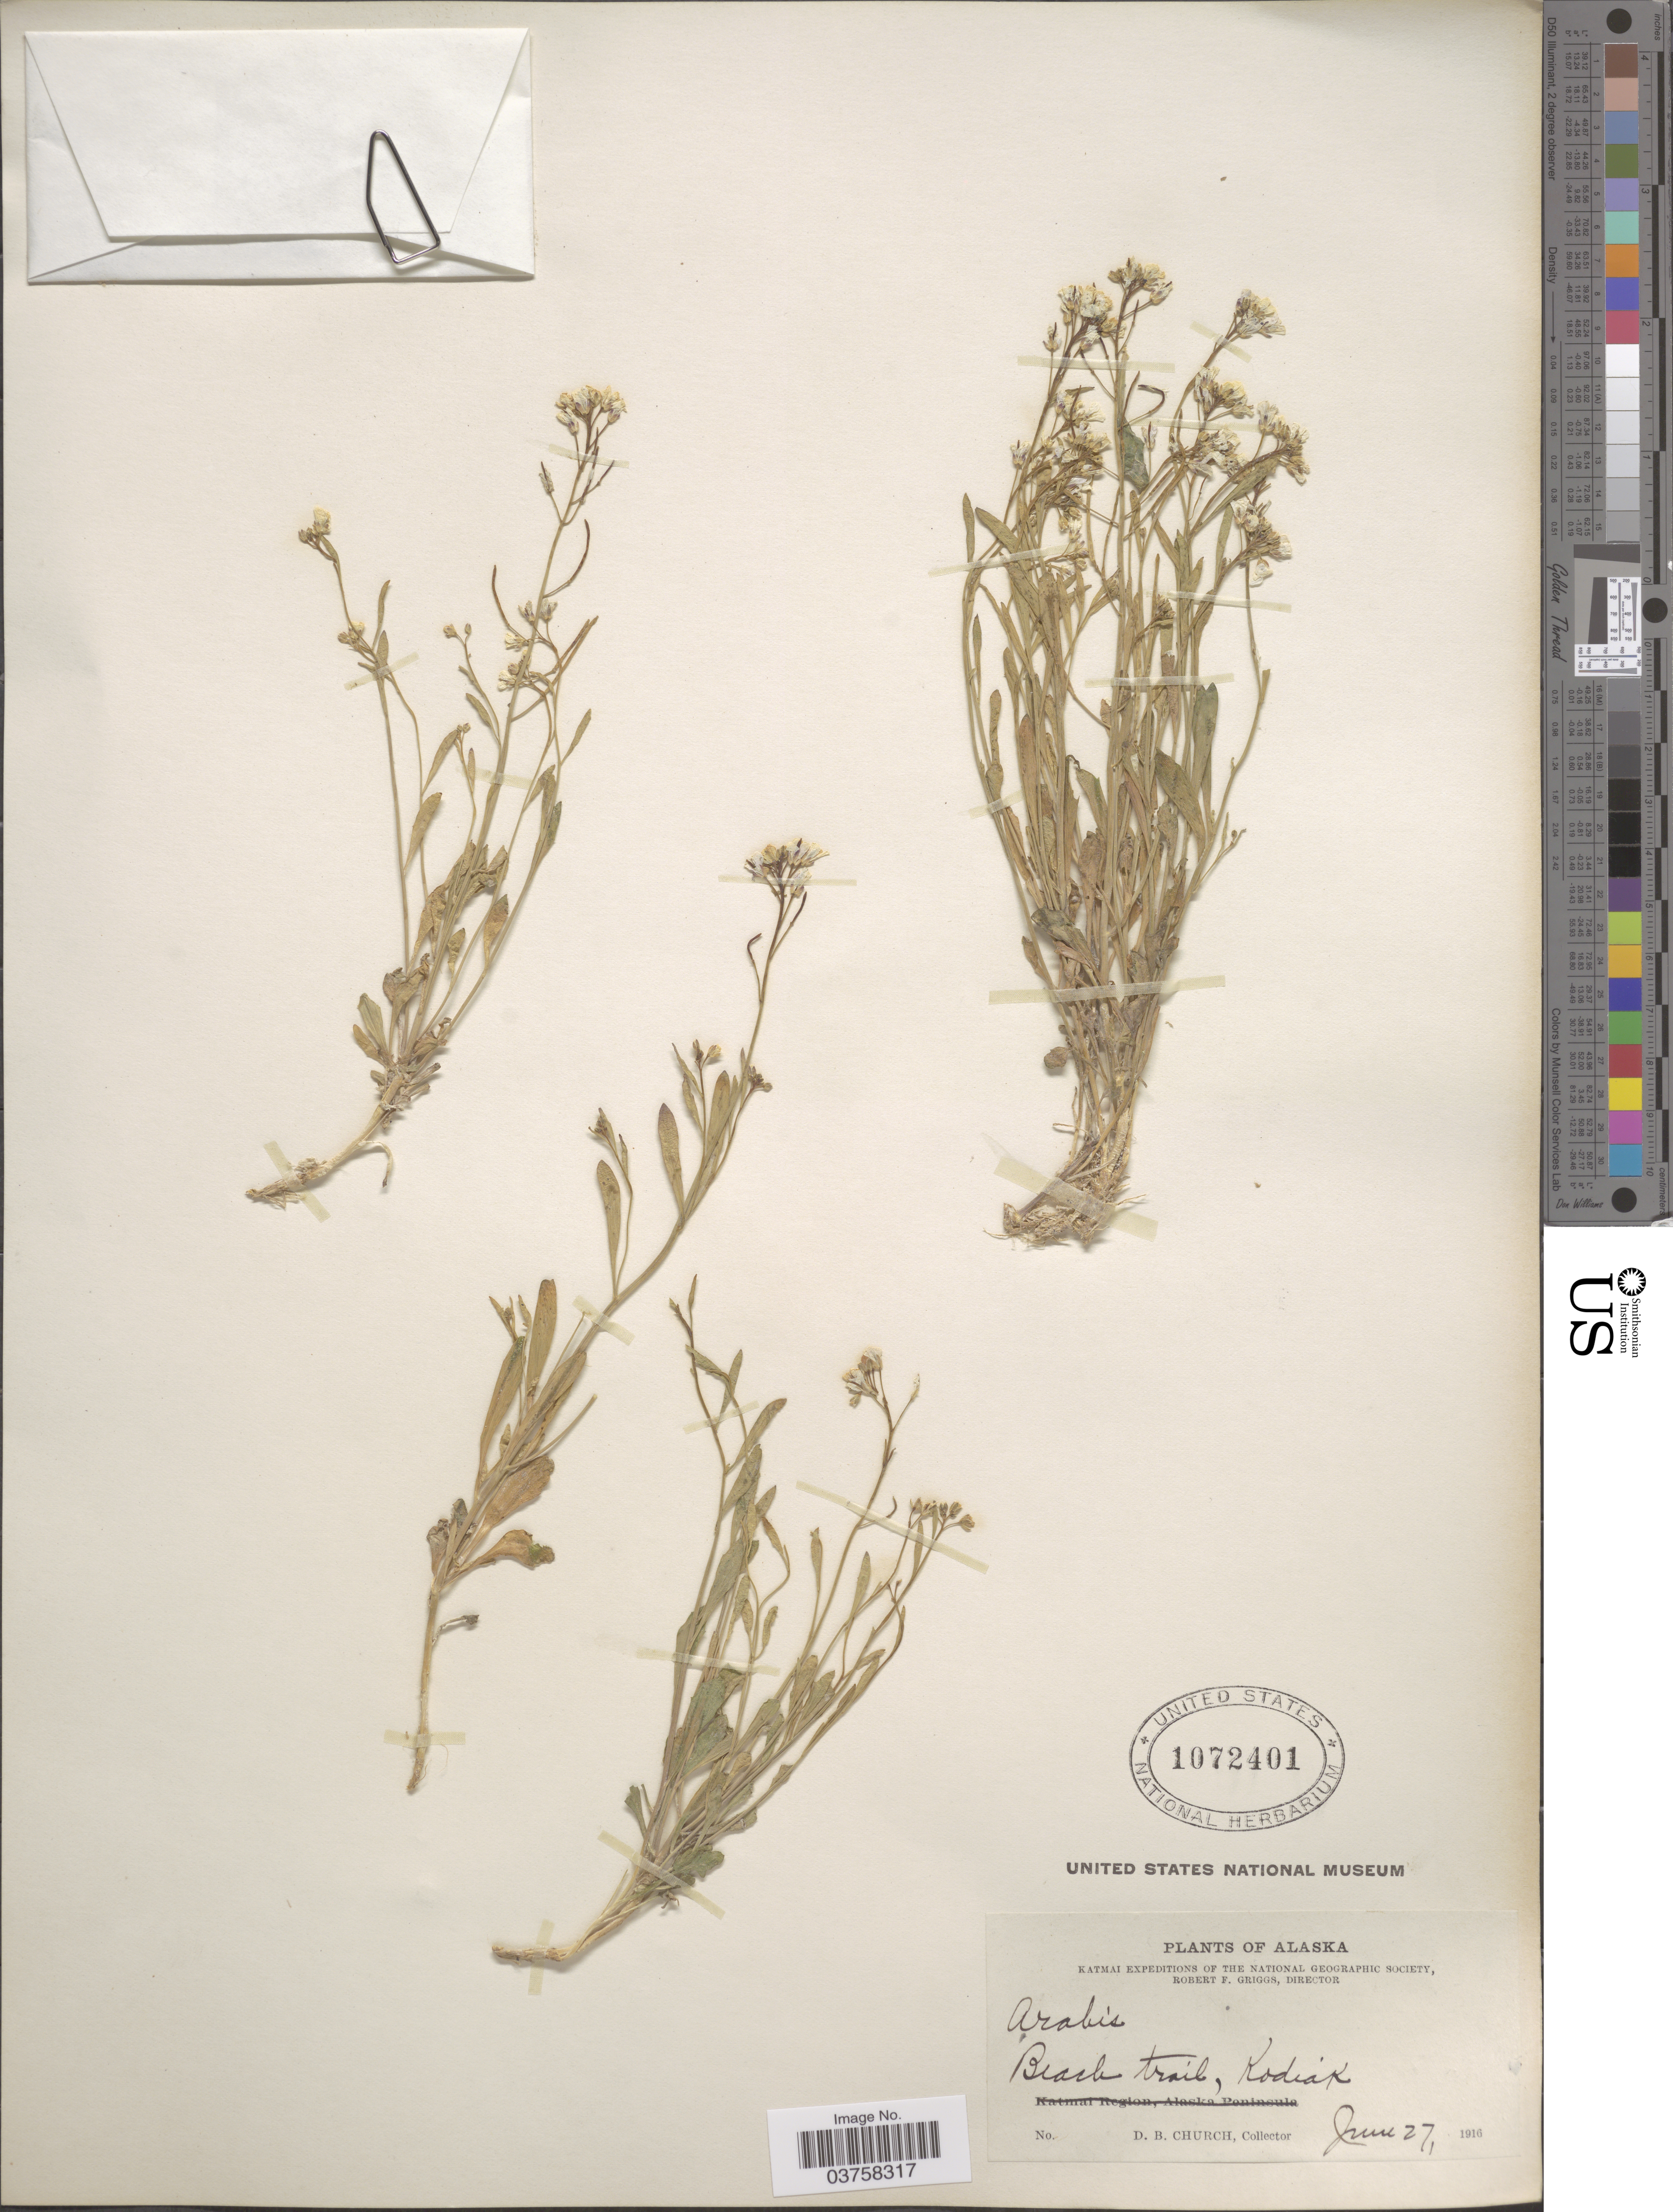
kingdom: Plantae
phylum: Tracheophyta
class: Magnoliopsida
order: Brassicales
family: Brassicaceae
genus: Arabidopsis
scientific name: Arabidopsis lyrata subsp. kamchatica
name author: (Fisch. ex DC.) O'Kane & Al-Shehbaz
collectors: D. Church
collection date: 1916-06-27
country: United States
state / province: Alaska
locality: Beach trail, Kodiak.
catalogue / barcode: US 1072401